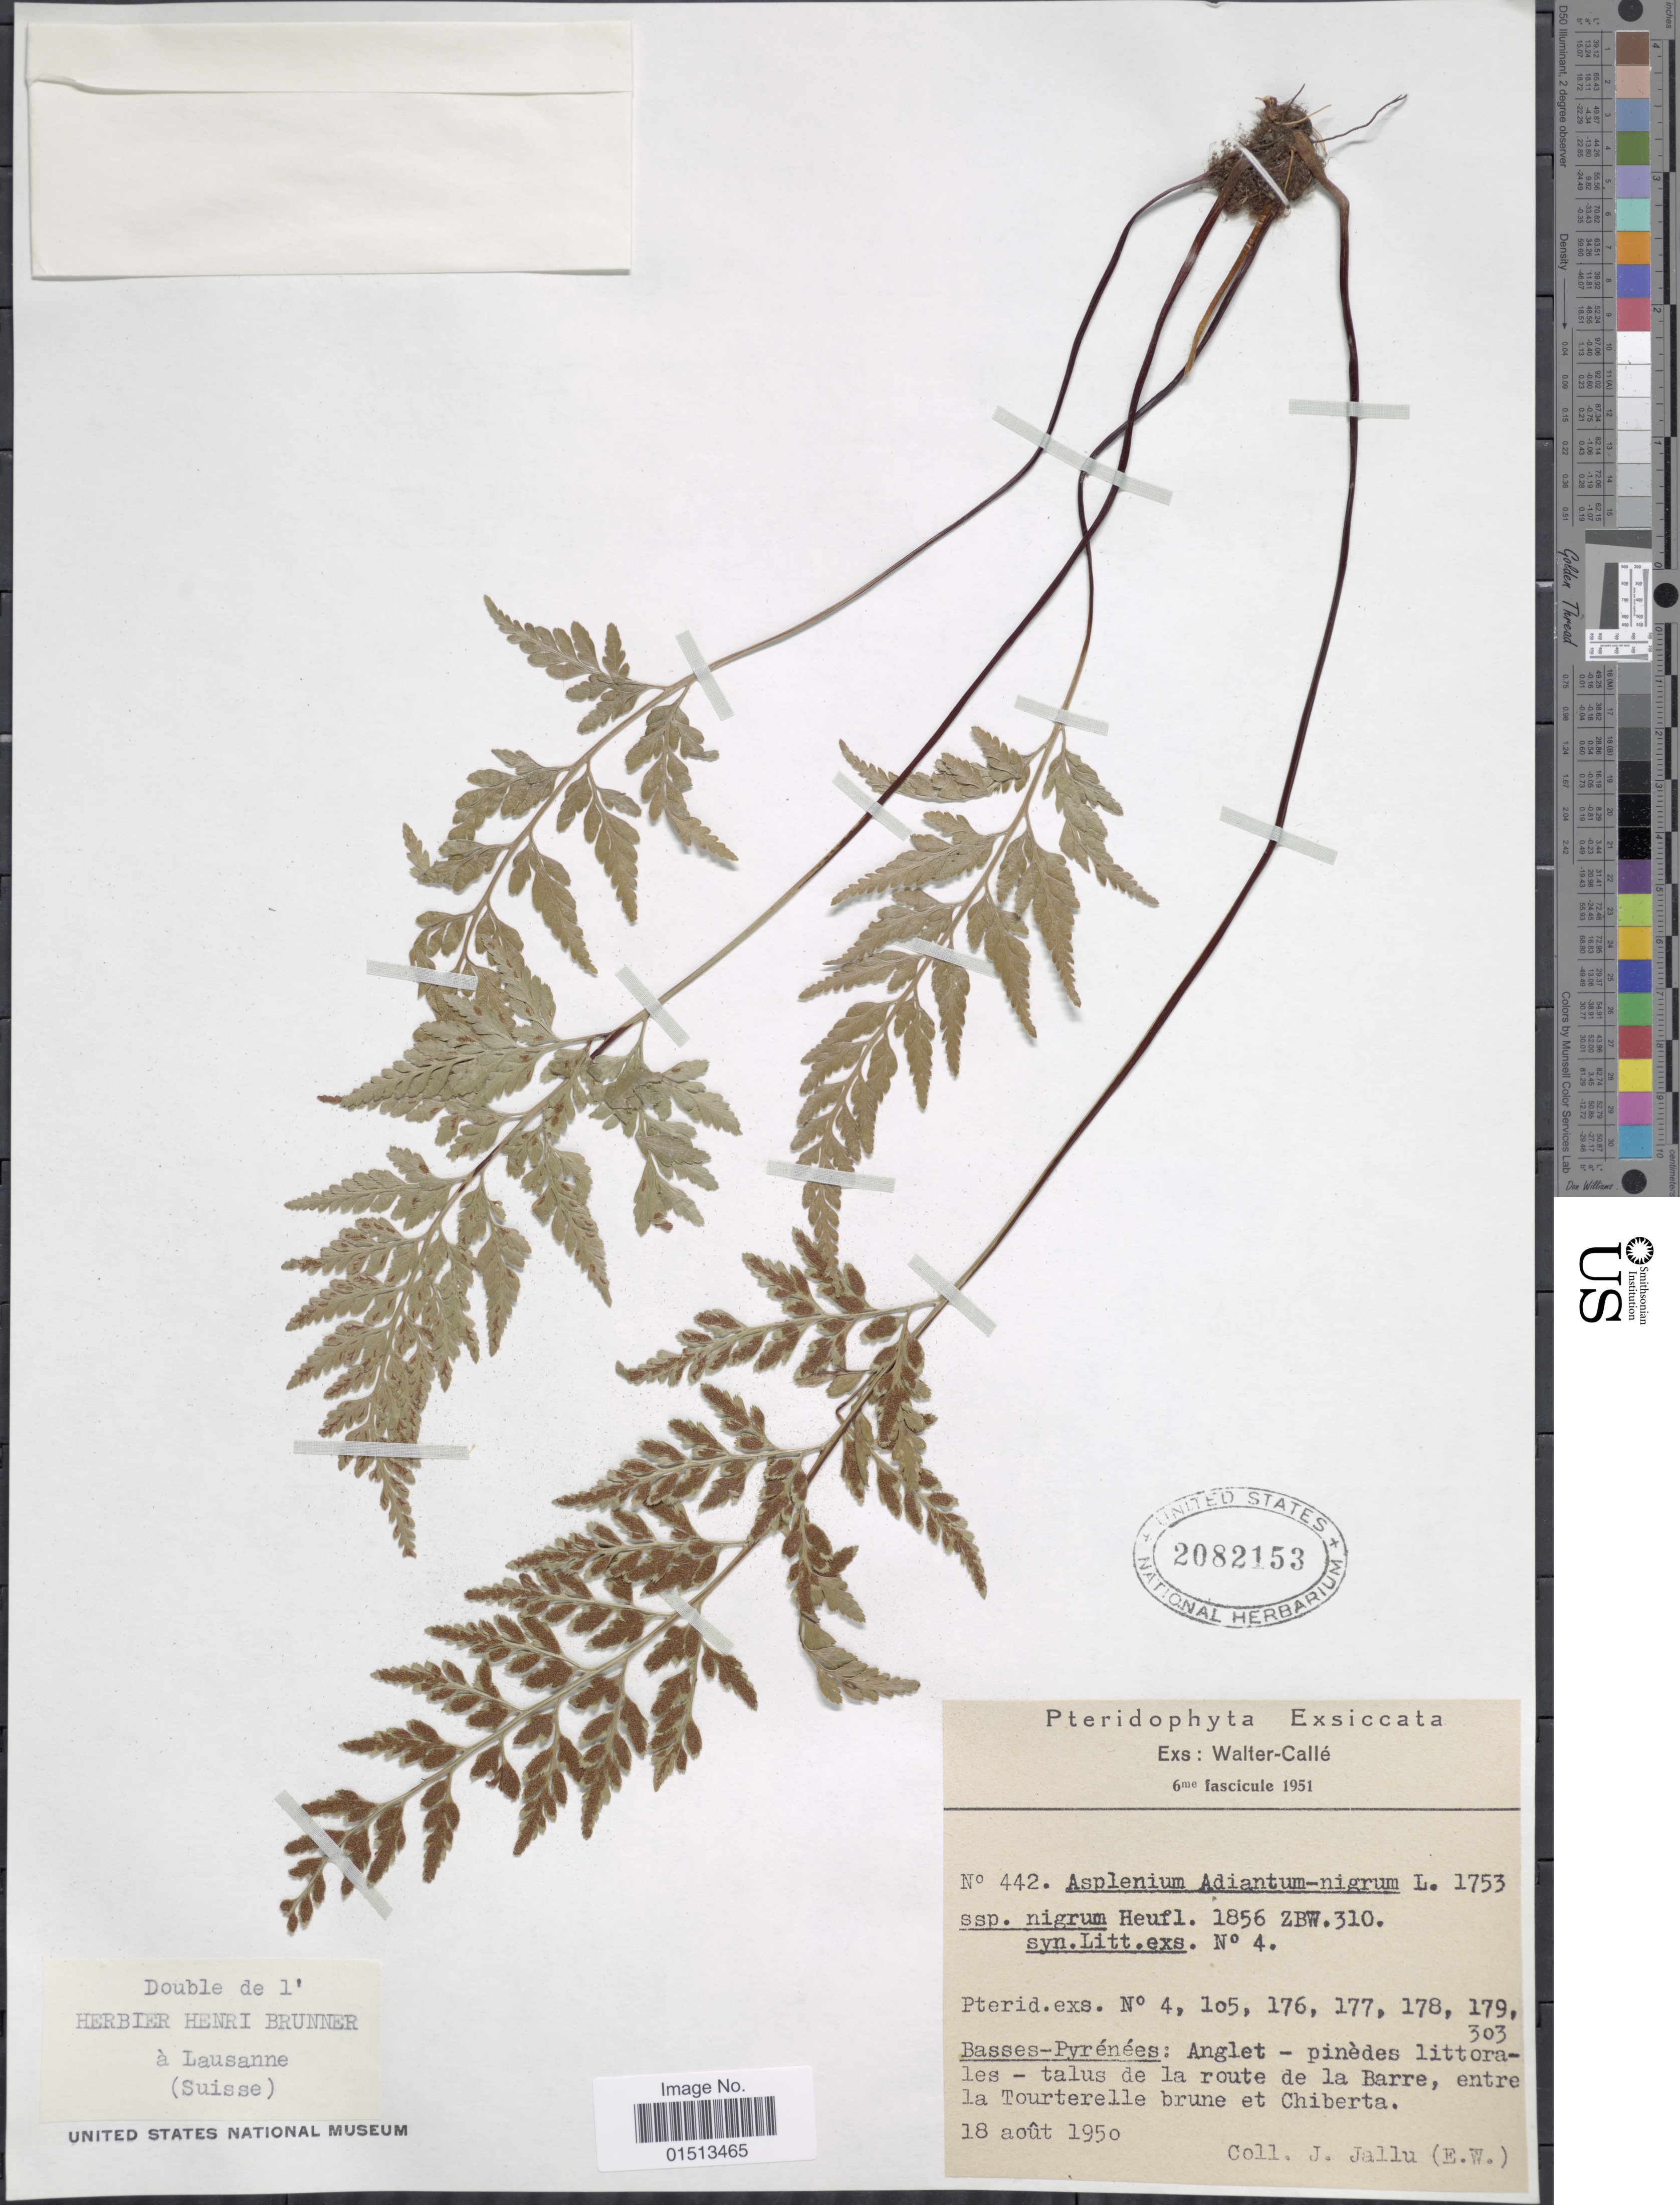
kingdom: Plantae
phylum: Tracheophyta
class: Polypodiopsida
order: Polypodiales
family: Aspleniaceae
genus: Asplenium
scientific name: Asplenium adiantum-nigrum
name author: L.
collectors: J. Jallu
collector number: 442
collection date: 1950-08-18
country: France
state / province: Nouvelle-Aquitaine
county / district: Pyrénées-Atlantiques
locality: Basses-Pyrénées: Anglet-pinedes littorales-talus de la route de la Barre, entre la Tourterelle brune et Chiberta.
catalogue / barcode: US 2082153